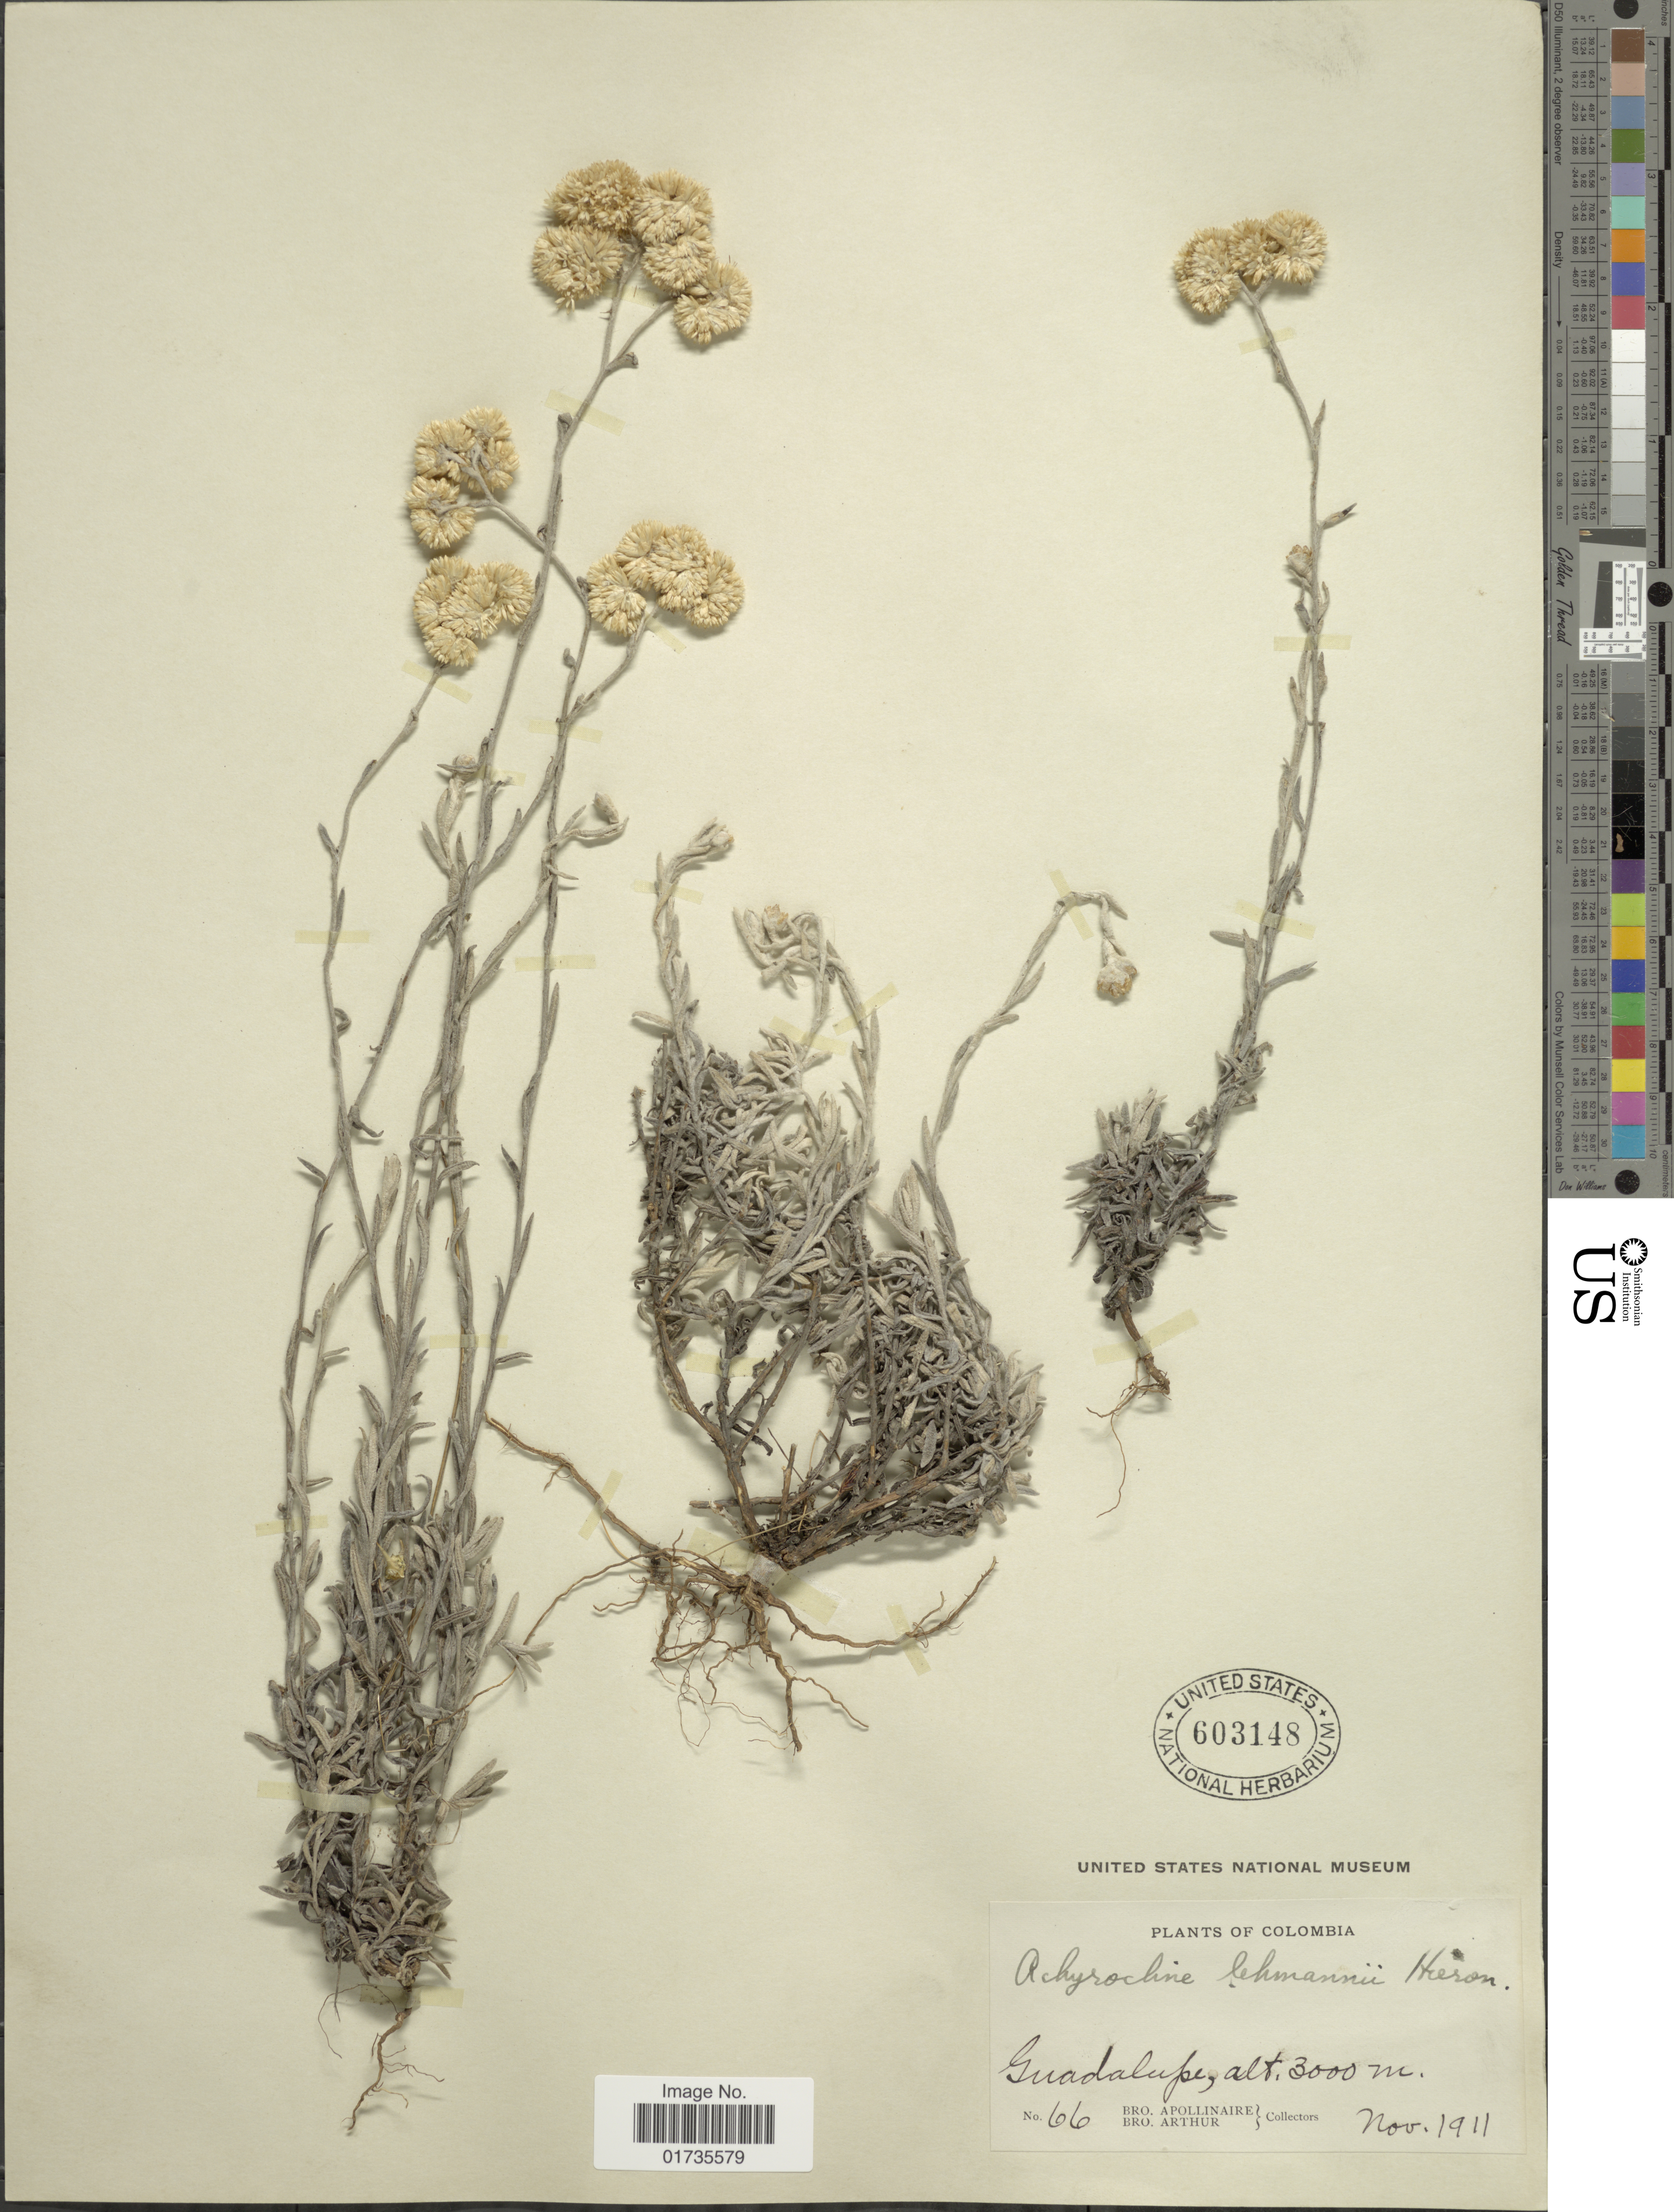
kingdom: Plantae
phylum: Tracheophyta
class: Magnoliopsida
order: Asterales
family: Asteraceae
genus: Achyrocline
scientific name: Achyrocline lehmanni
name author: Hieron.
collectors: Bro. Apollinaire & Bro. Arthur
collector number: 66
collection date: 1911-11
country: Colombia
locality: Guadalupe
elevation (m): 3000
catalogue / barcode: US 603148